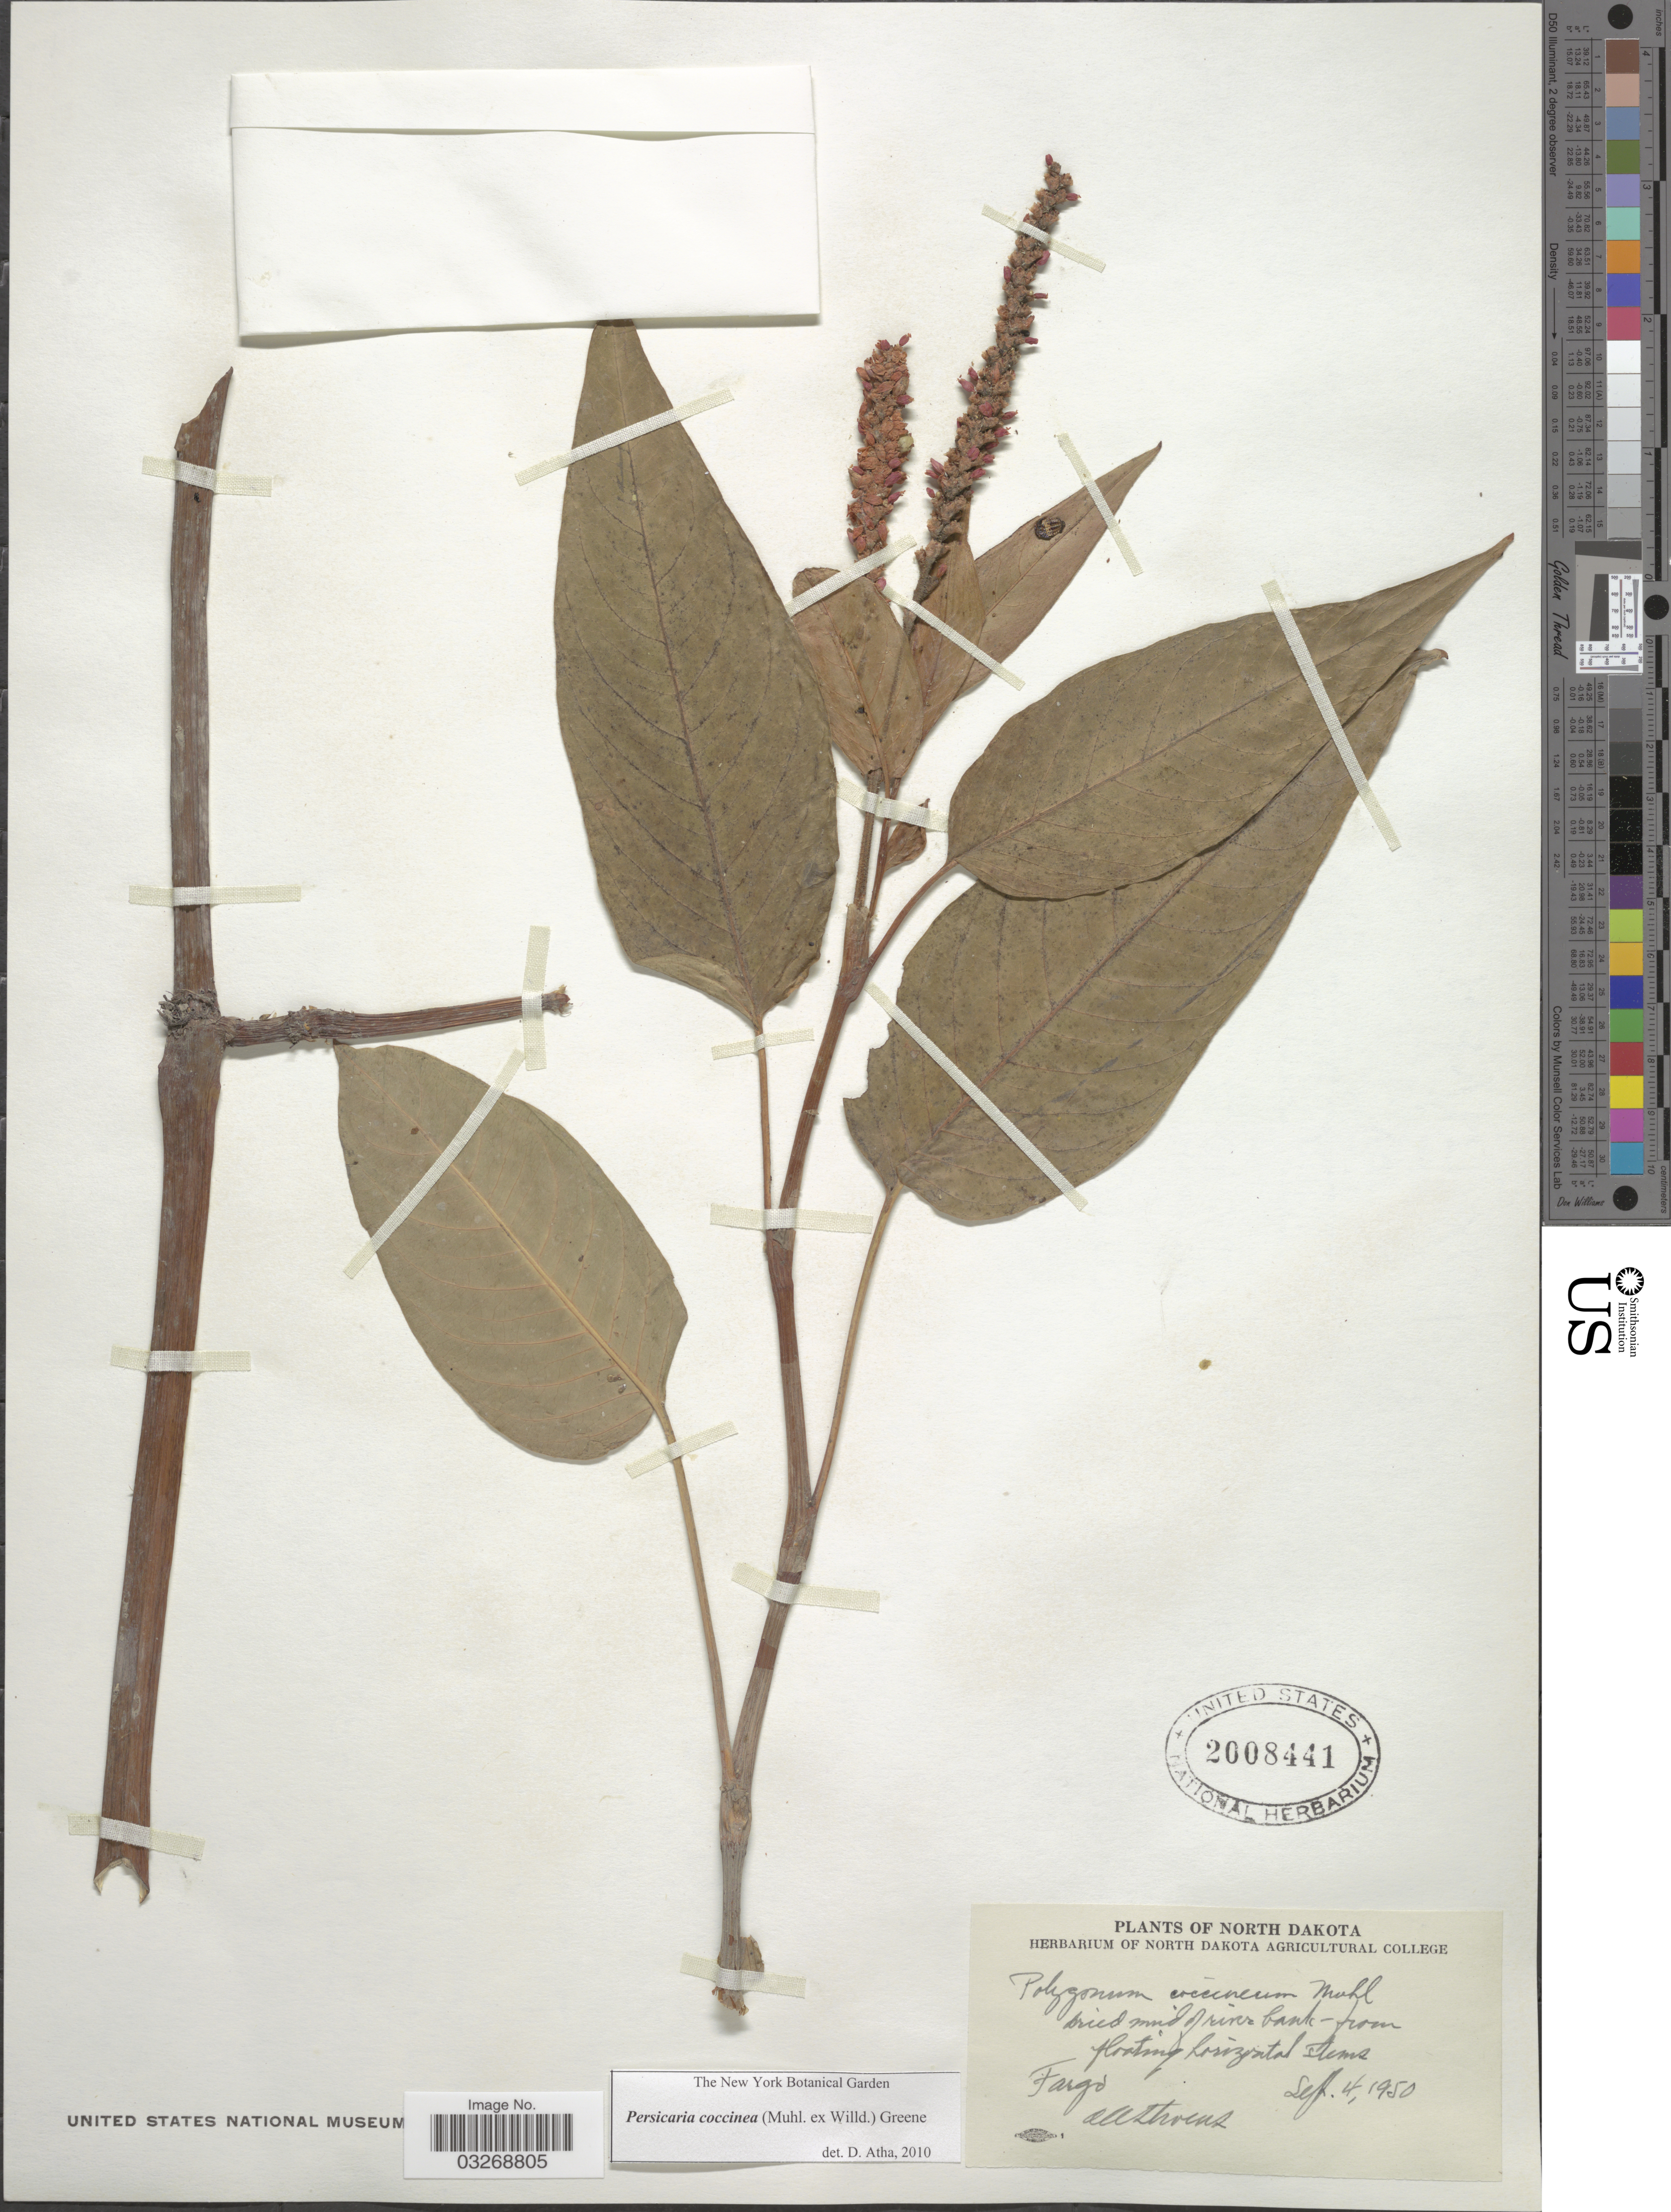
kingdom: Plantae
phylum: Tracheophyta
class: Magnoliopsida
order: Caryophyllales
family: Polygonaceae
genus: Persicaria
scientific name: Persicaria coccinea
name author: (Muhl. ex Willd.) Greene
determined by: Atha, D. E.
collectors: O. A. Stevens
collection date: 1950-09-04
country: United States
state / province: North Dakota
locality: Fargo.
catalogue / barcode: US 2008441